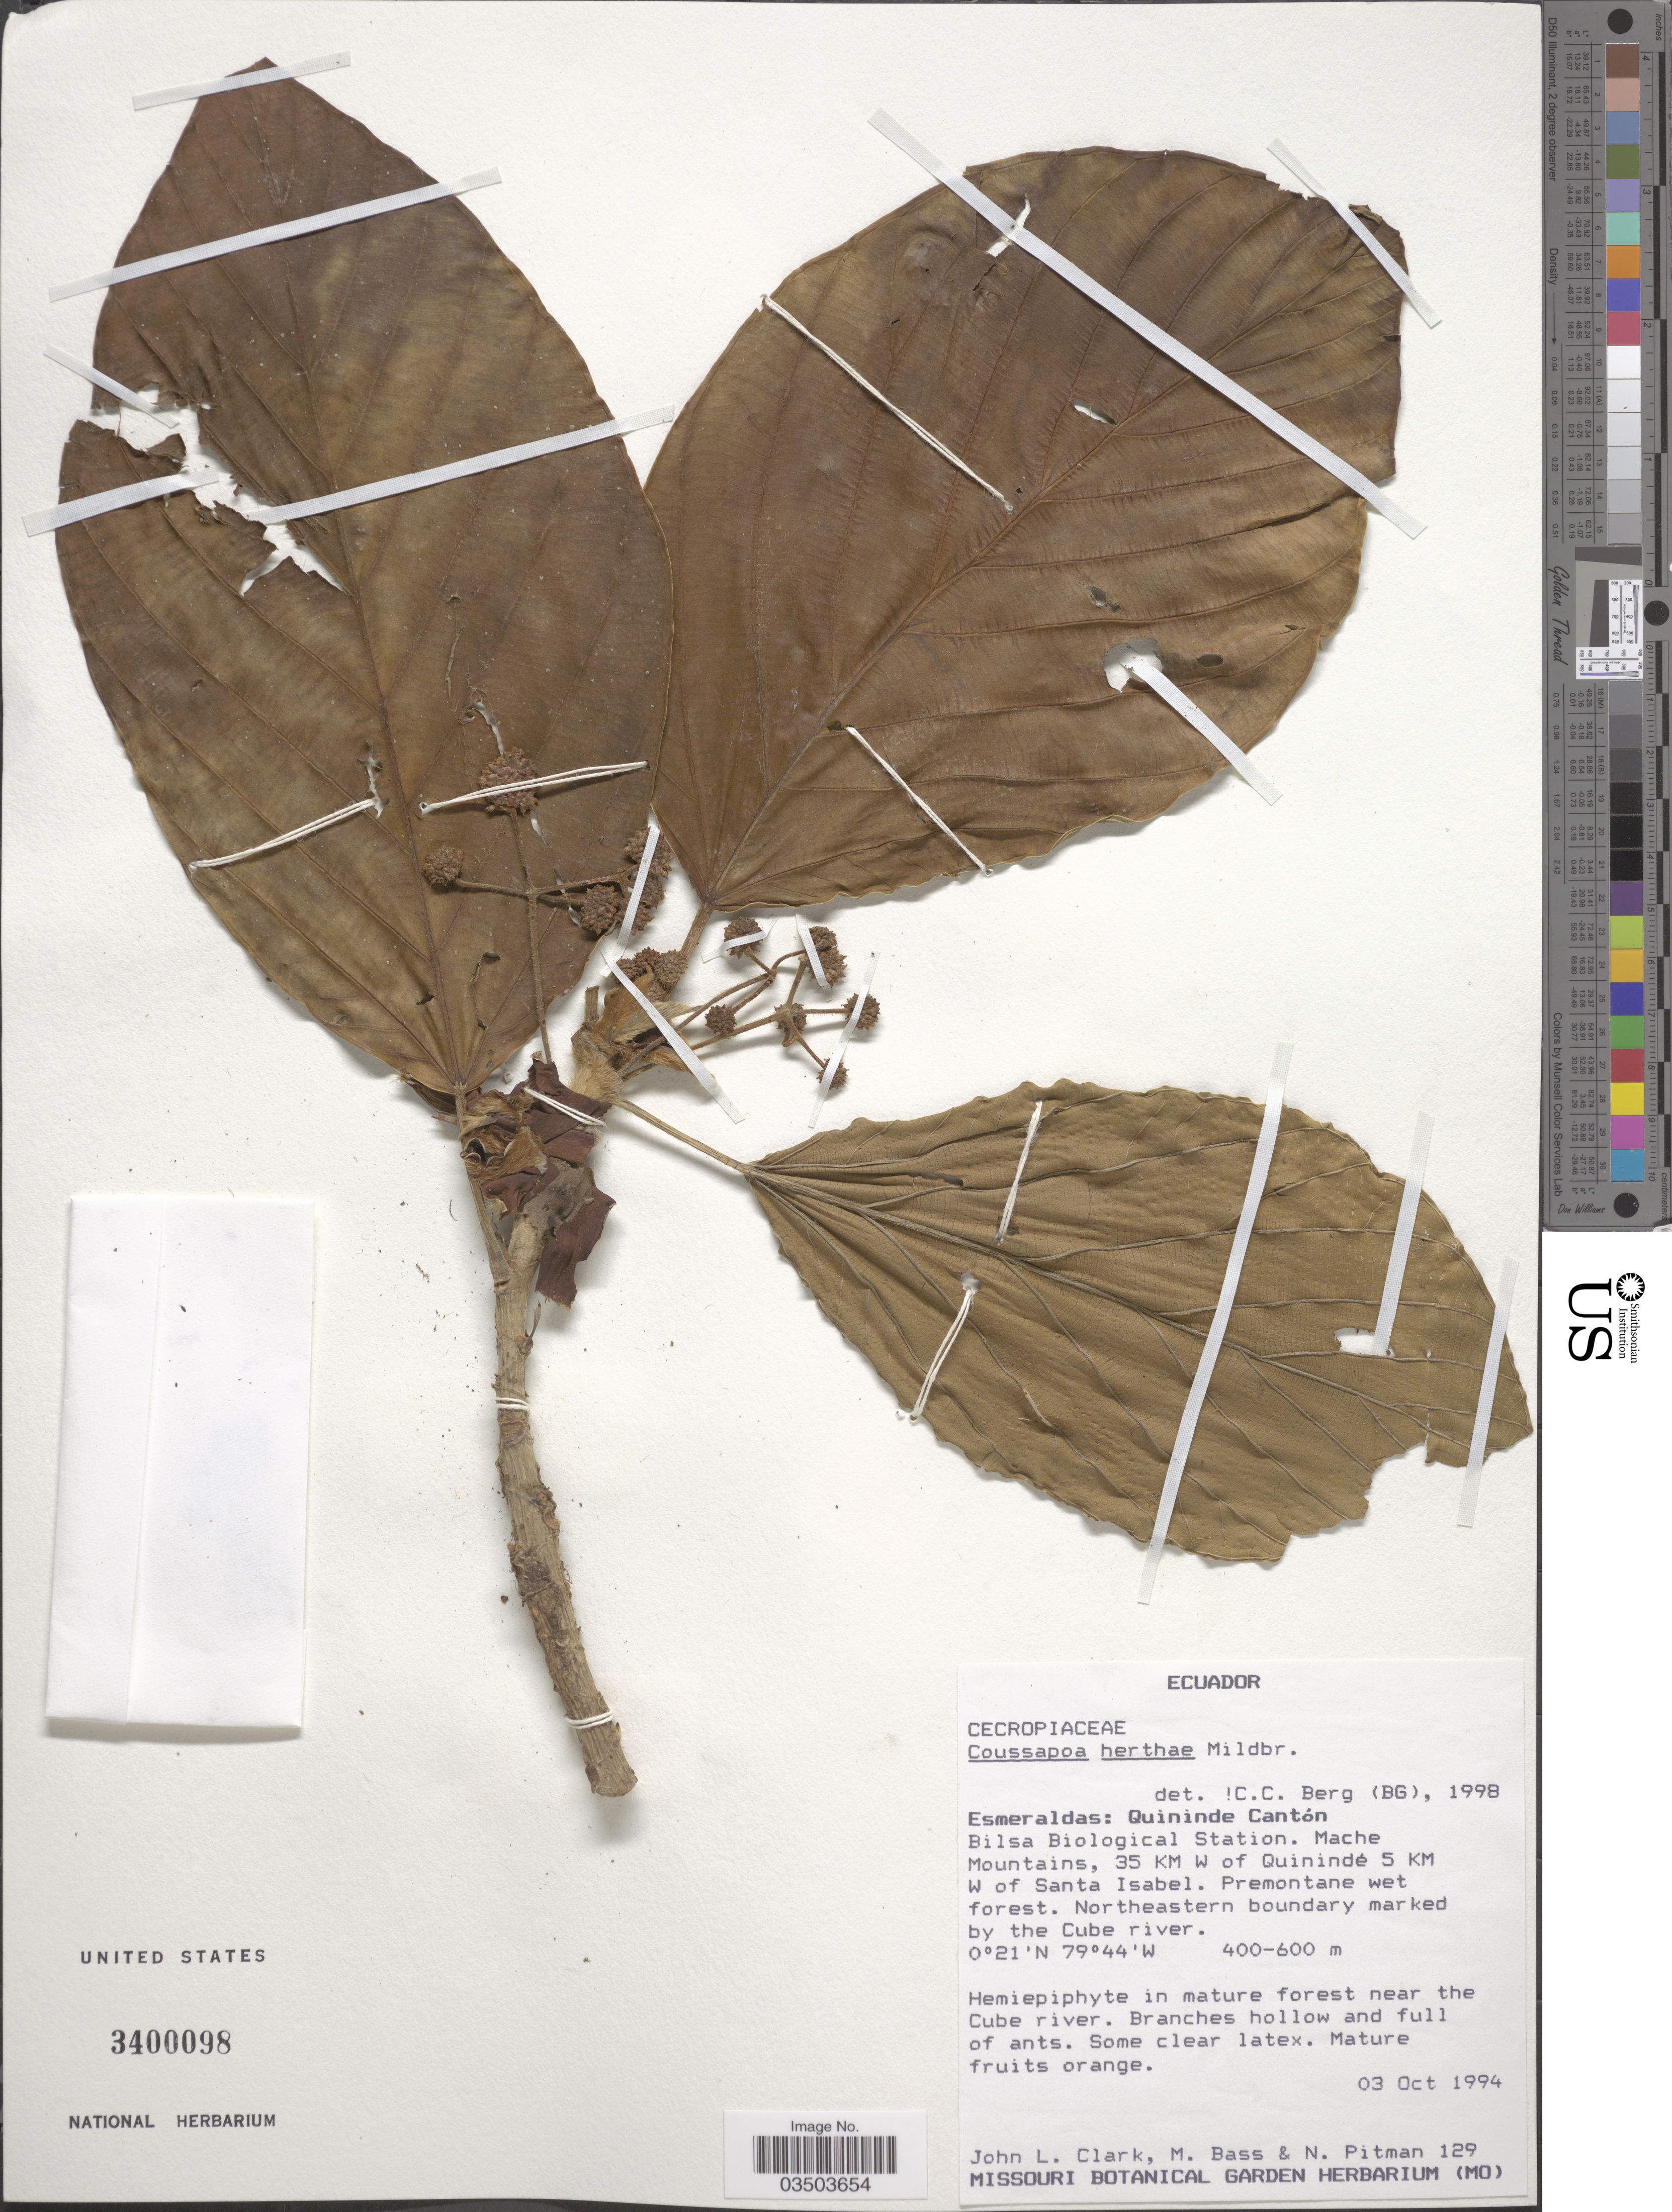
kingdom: Plantae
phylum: Tracheophyta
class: Magnoliopsida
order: Rosales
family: Urticaceae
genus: Coussapoa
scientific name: Coussapoa herthae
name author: Mildbr.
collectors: J. L. Clark, M. Bass & N. Pitman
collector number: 129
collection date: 1994-10-03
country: Ecuador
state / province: Esmeraldas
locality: Quininde Cantón. Bilsa Biological Station. Mache Mountains, 35 km W of Quinindé, 5 km W of Santa Isabel. Premontane Wet forest. Northeastern boundary marked by the Cube river.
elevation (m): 400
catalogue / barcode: US 3400098